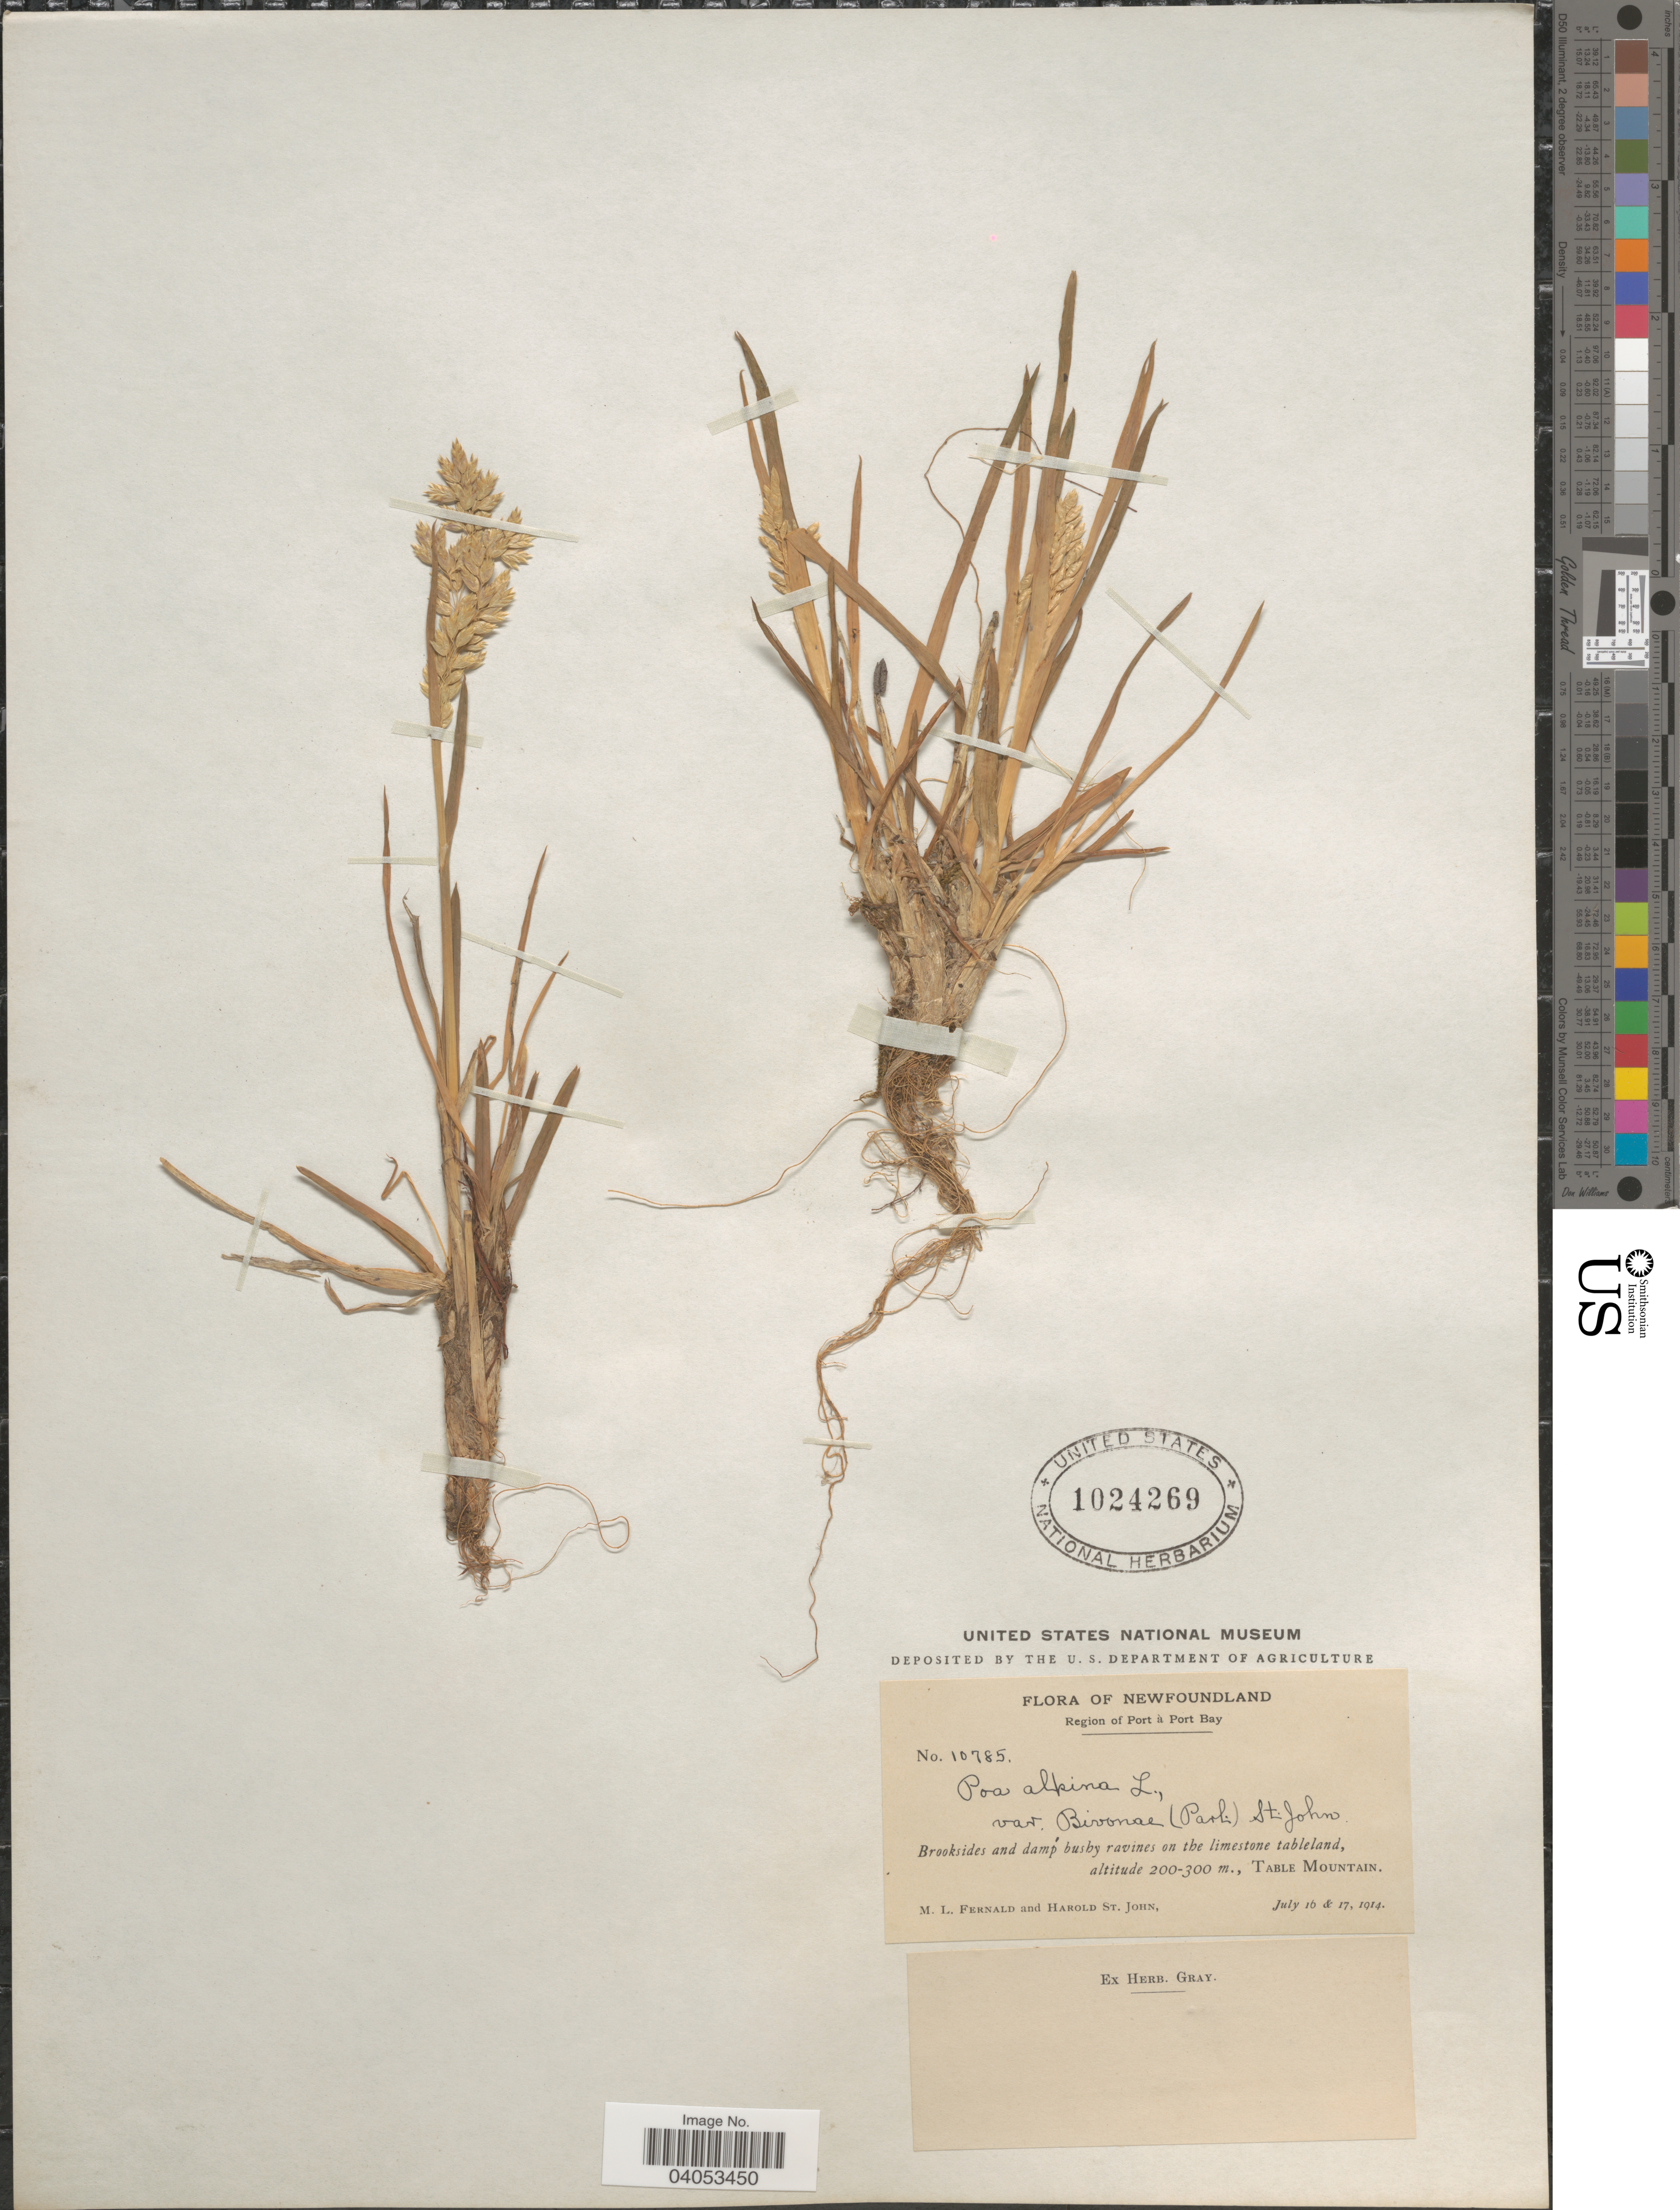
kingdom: Plantae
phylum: Tracheophyta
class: Liliopsida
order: Poales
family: Poaceae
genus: Poa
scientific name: Poa alpina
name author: L.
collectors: M. L. Fernald & H. St. John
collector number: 10785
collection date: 1914-07-16/1914-07-17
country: Canada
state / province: Newfoundland and Labrador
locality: Region of Port à Port Bay. Table Mountain.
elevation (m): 200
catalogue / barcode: US 1024269